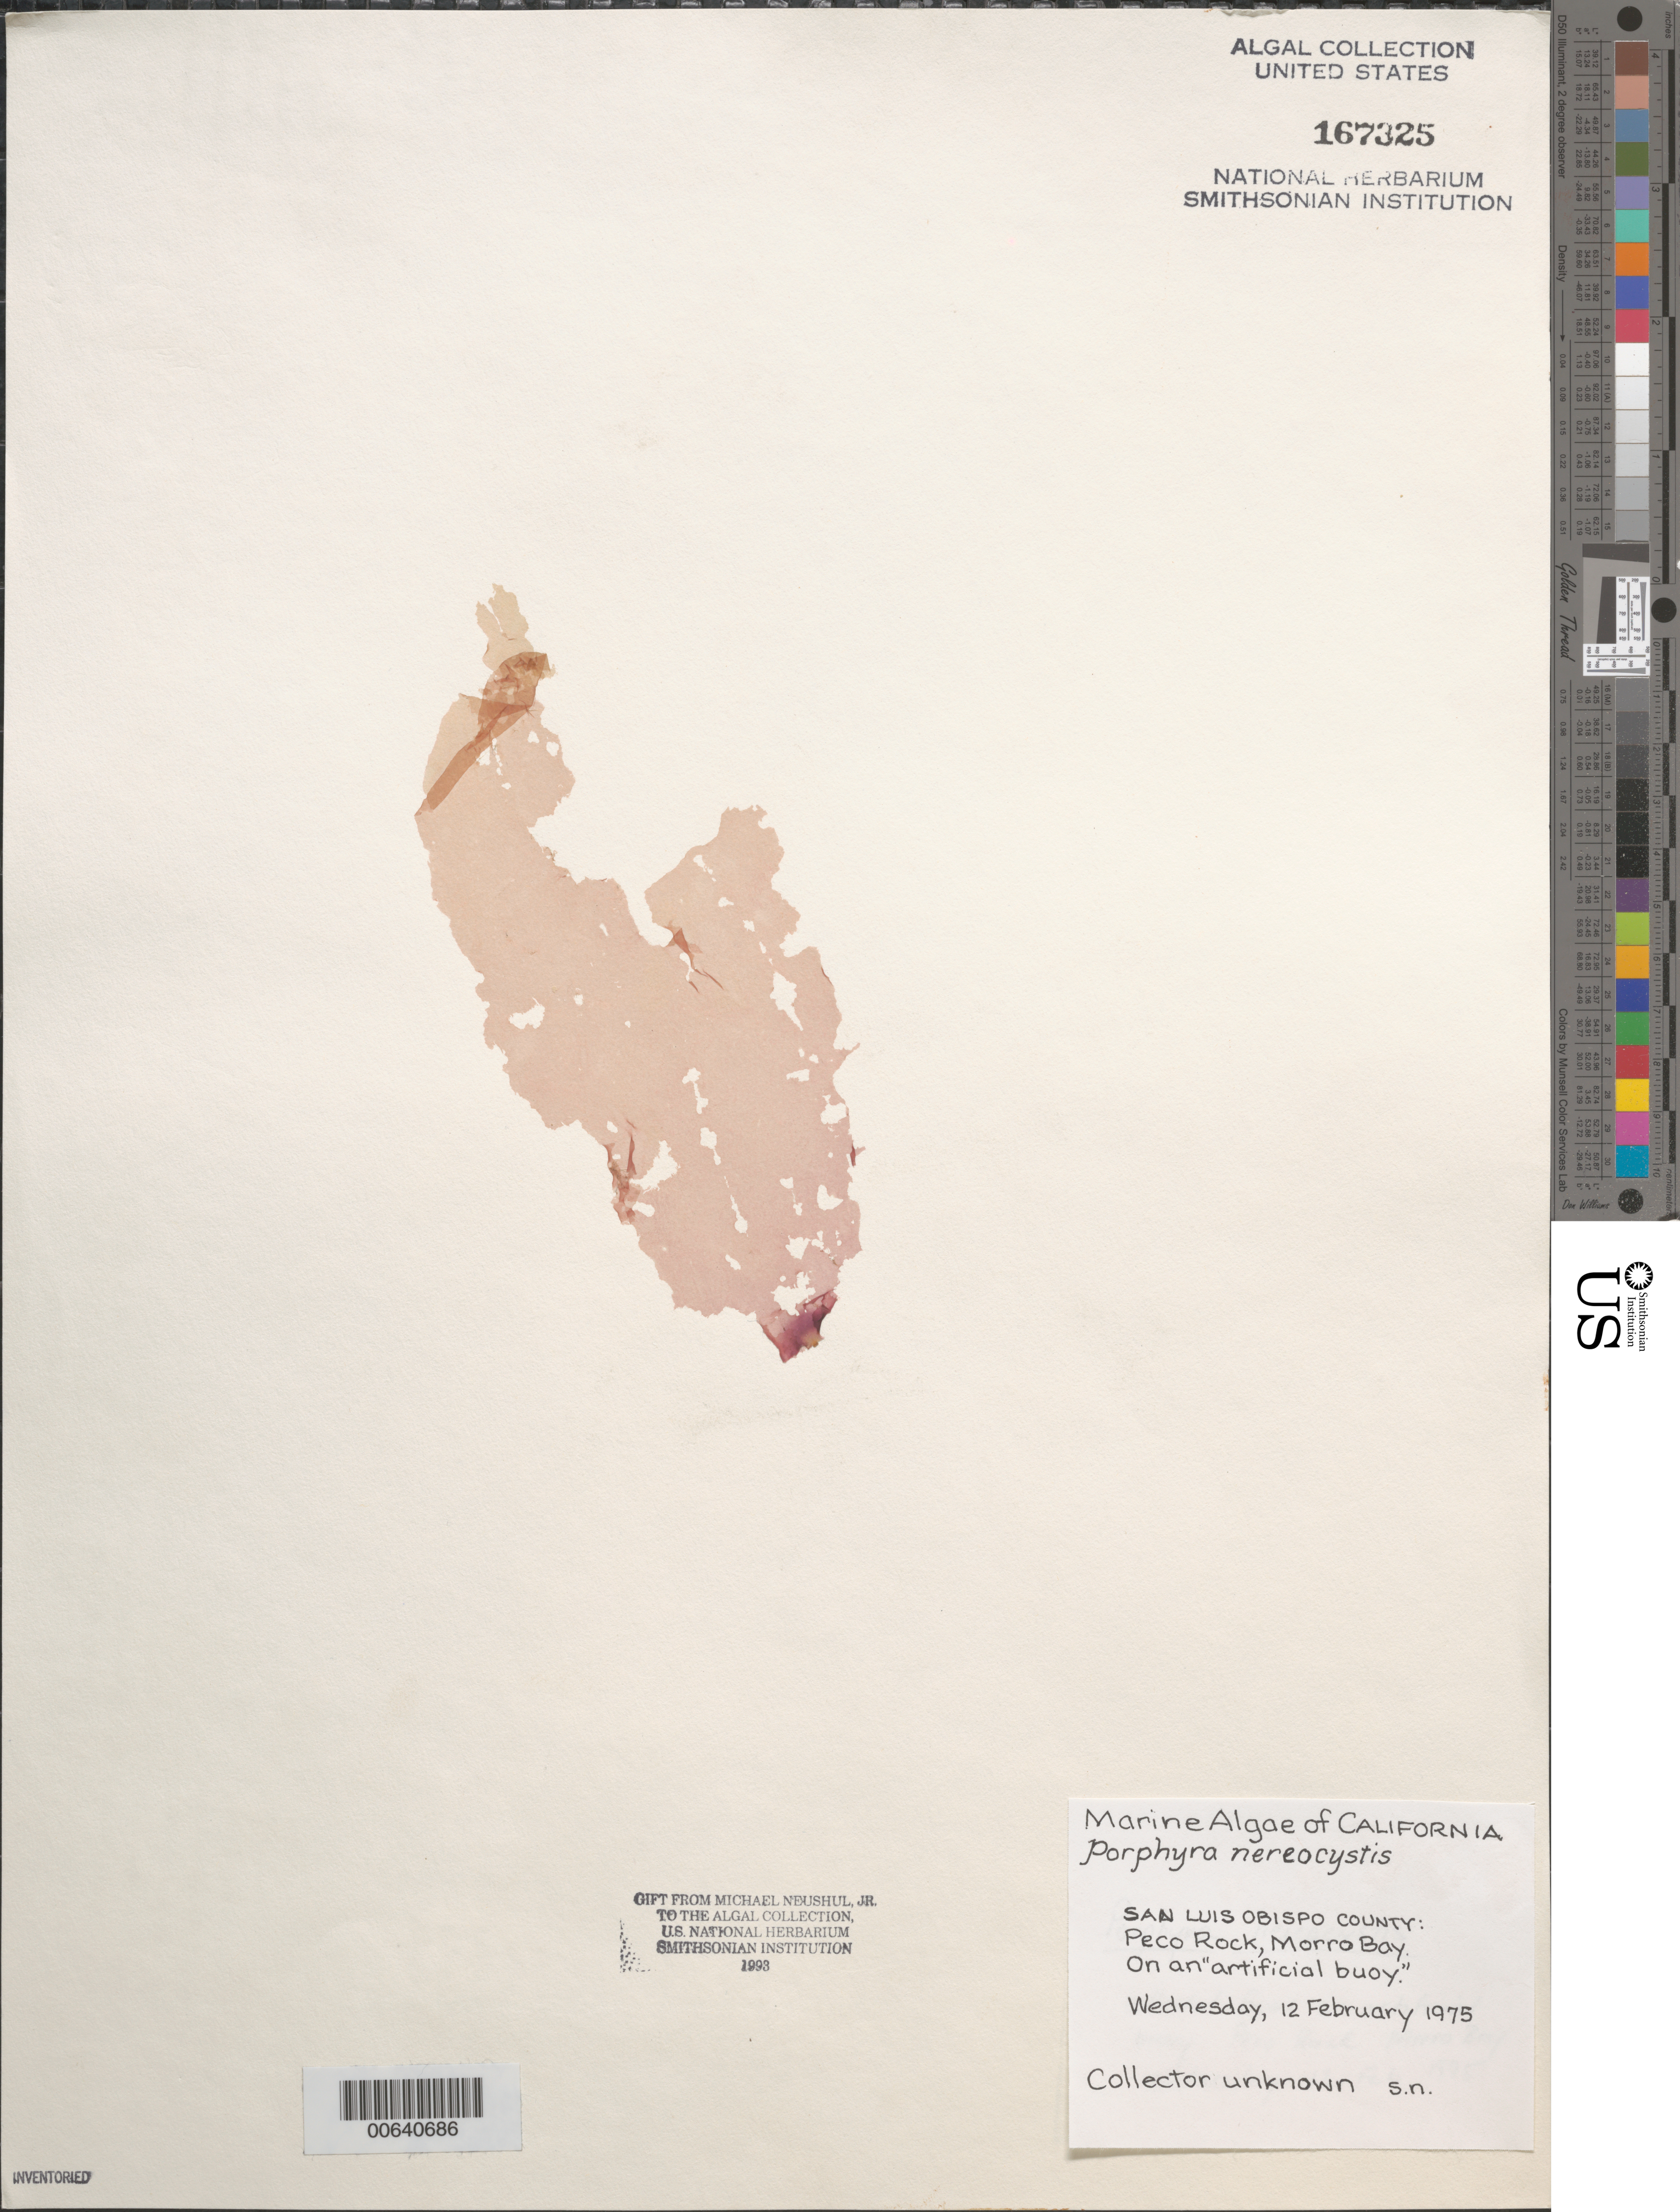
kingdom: Plantae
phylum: Rhodophyta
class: Bangiophyceae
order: Bangiales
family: Bangiaceae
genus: Pyropia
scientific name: Pyropia nereocystis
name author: (C.L. Anderson) S.C. Lindstrom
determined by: Algae name updating Project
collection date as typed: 12 Feb 1975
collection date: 1975-02-12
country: United States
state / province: California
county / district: San Luis Obispo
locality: Peco Rock, Morro Bay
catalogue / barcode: US 167325